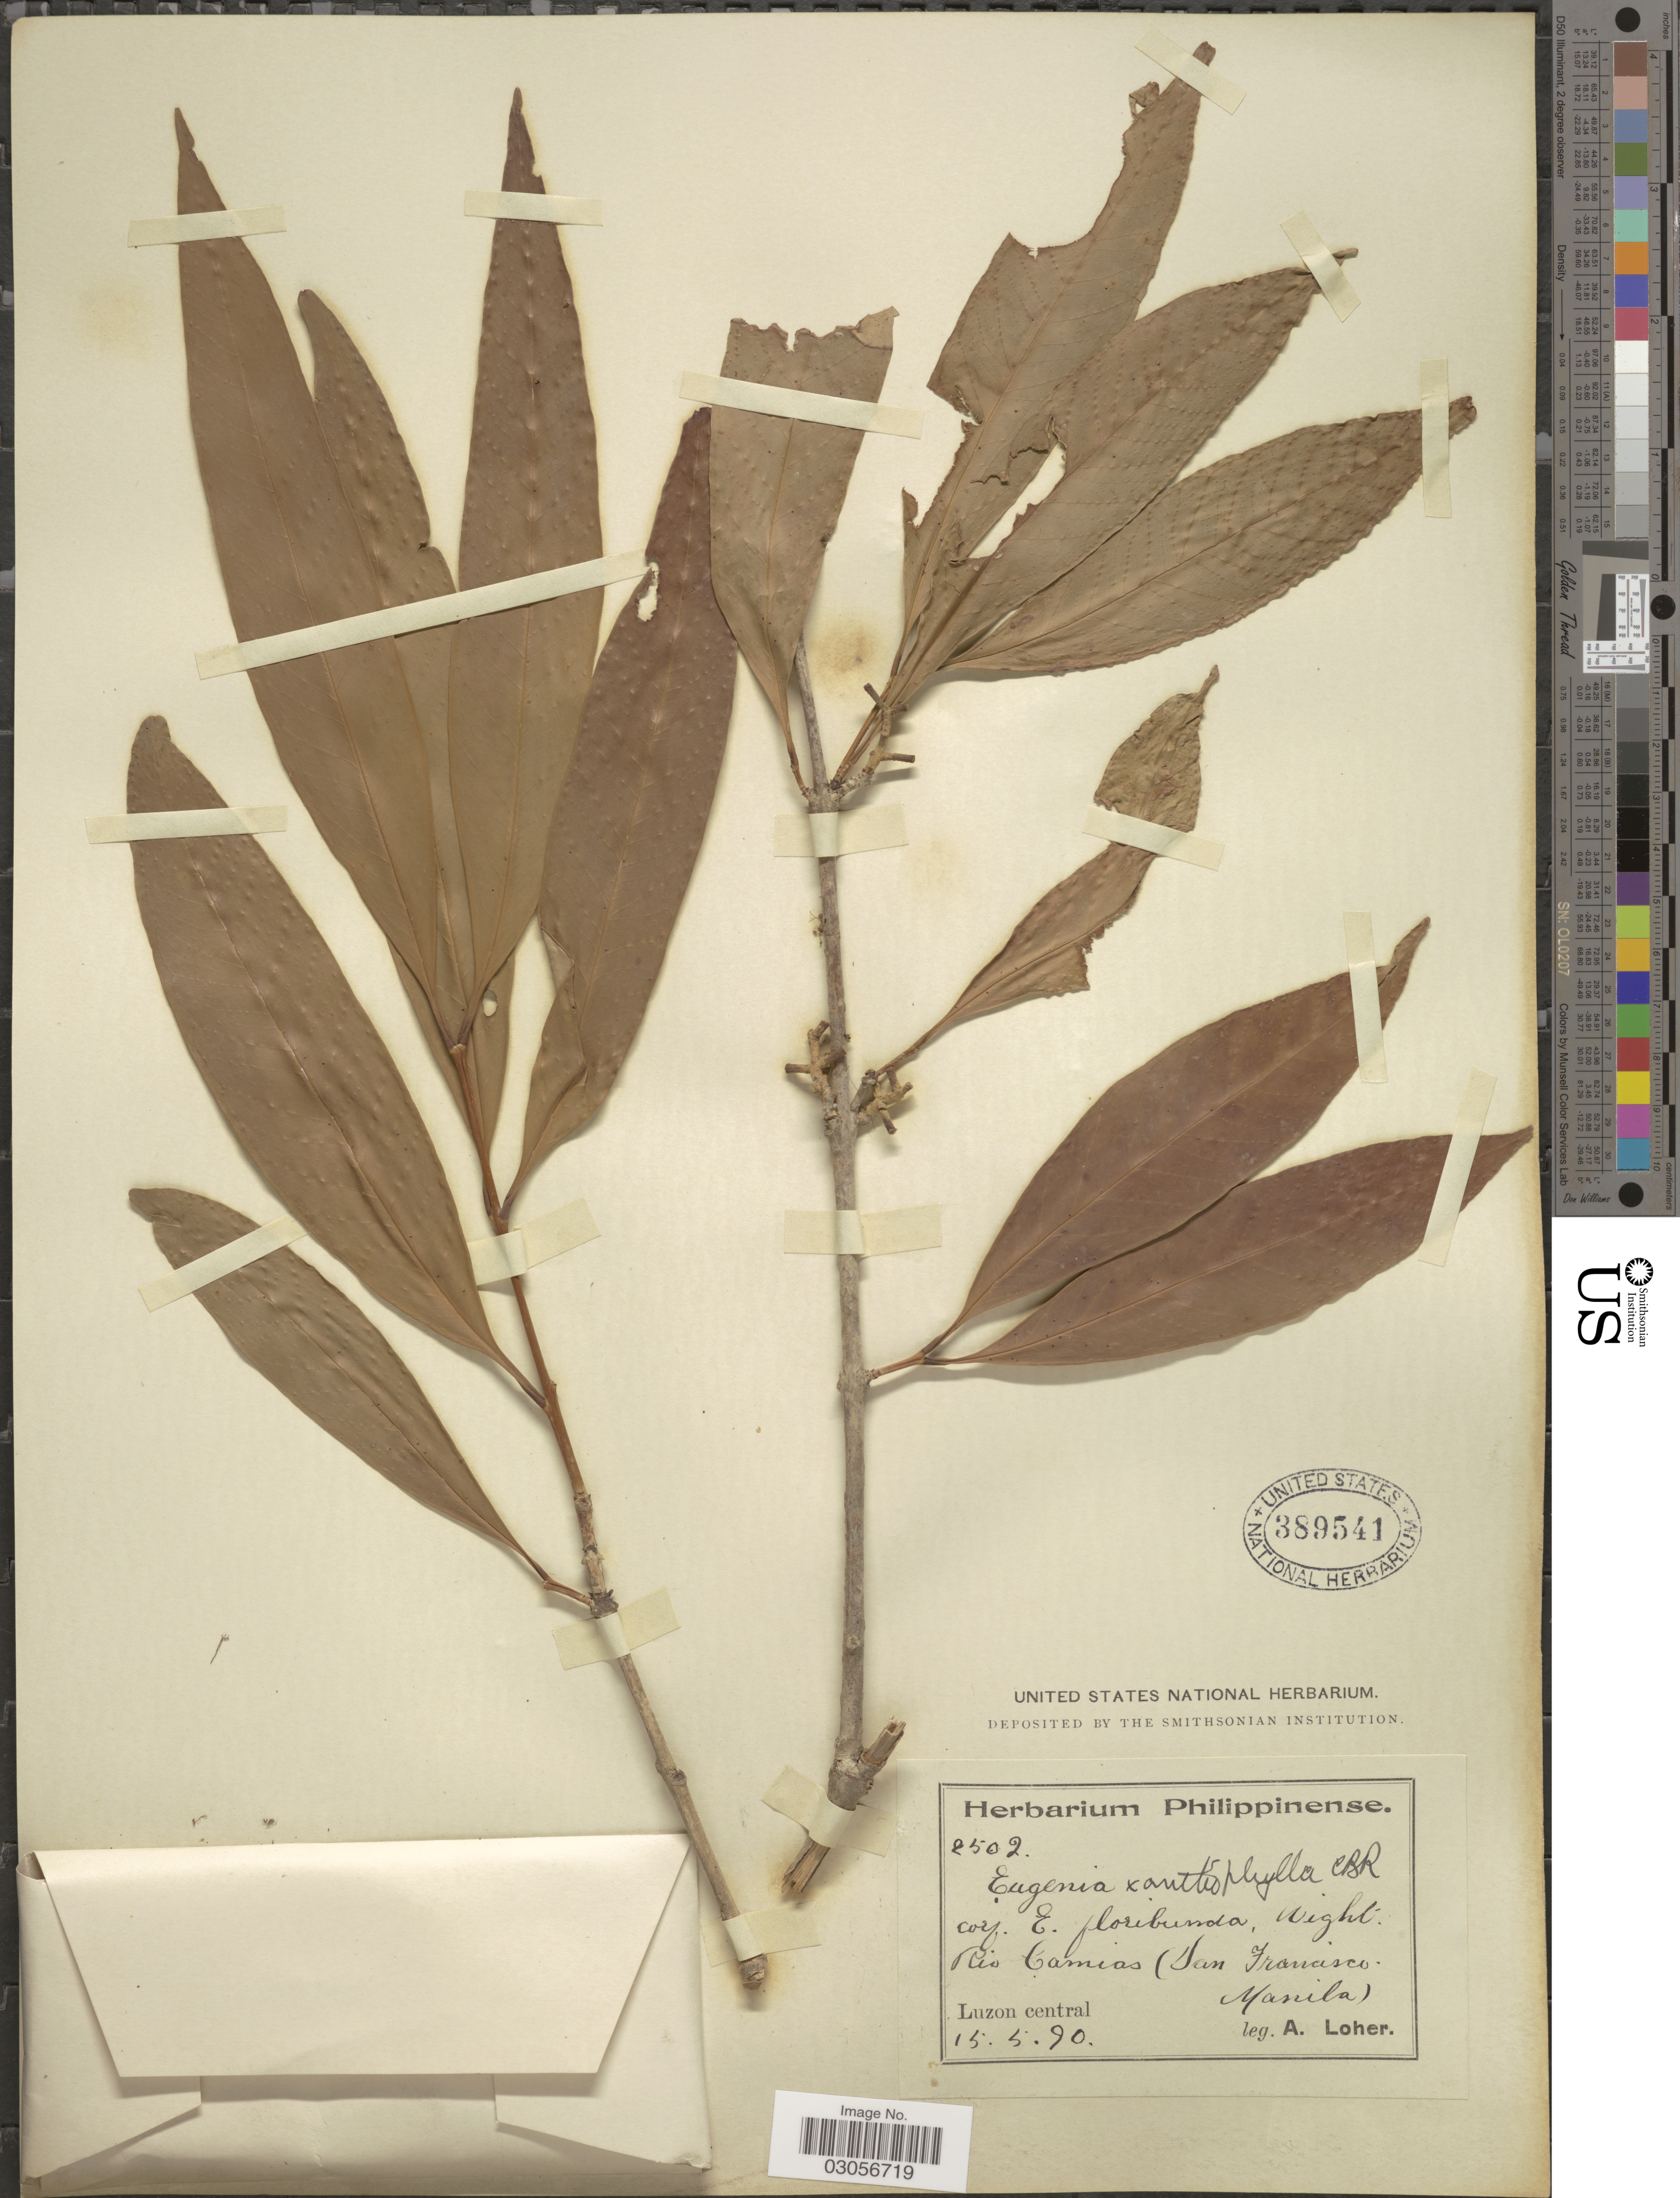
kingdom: Plantae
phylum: Tracheophyta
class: Magnoliopsida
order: Myrtales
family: Myrtaceae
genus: Syzygium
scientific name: Syzygium xanthophyllum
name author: (C.B. Rob.) Merr.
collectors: A. Loher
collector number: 2502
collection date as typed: Transcribed d/m/y: 15/5/90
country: Philippines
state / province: Central Luzon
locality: Rio Camias (San Francisco, Manila). Luzon central.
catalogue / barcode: US 389541